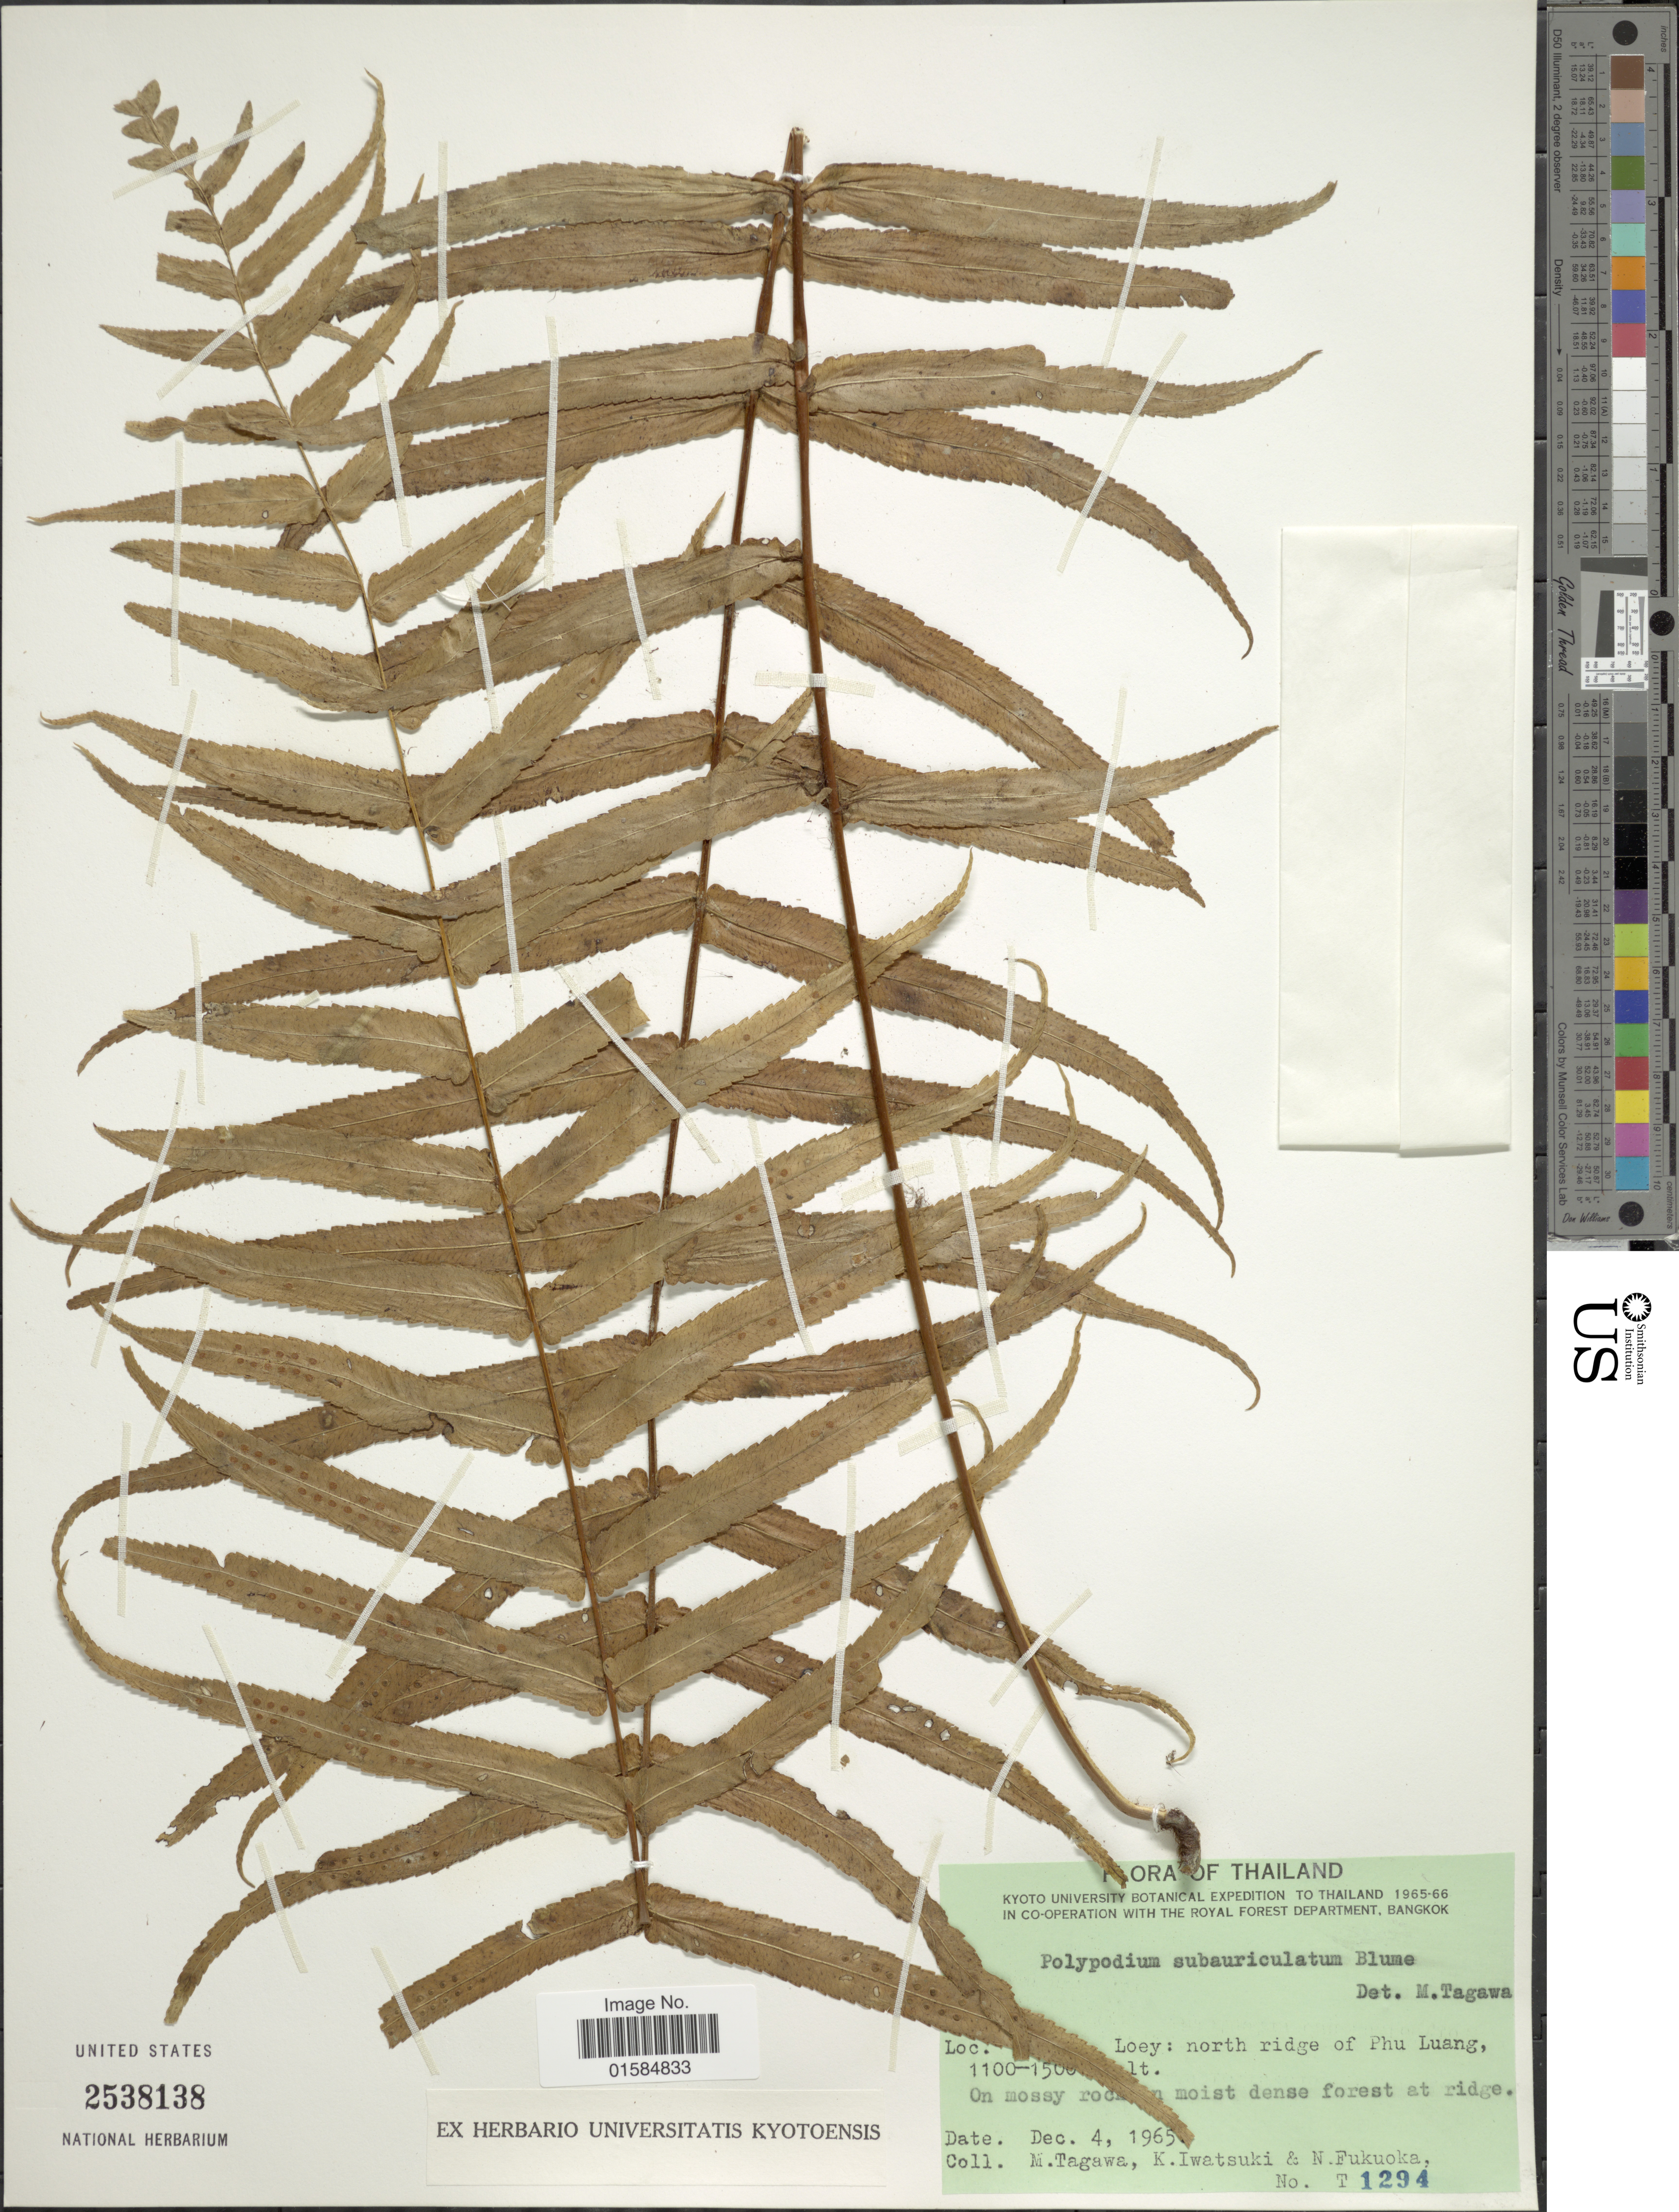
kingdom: Plantae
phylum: Tracheophyta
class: Polypodiopsida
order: Polypodiales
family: Polypodiaceae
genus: Goniophlebium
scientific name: Goniophlebium subauriculatum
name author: (Blume) C. Presl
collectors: M. Tagawa, K. Iwatsuki & N. Fukuoka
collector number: T1294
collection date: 1965-12-04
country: Thailand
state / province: Loei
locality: [illegible text], Loey: north ridge of Phu Luang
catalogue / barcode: US 2538138